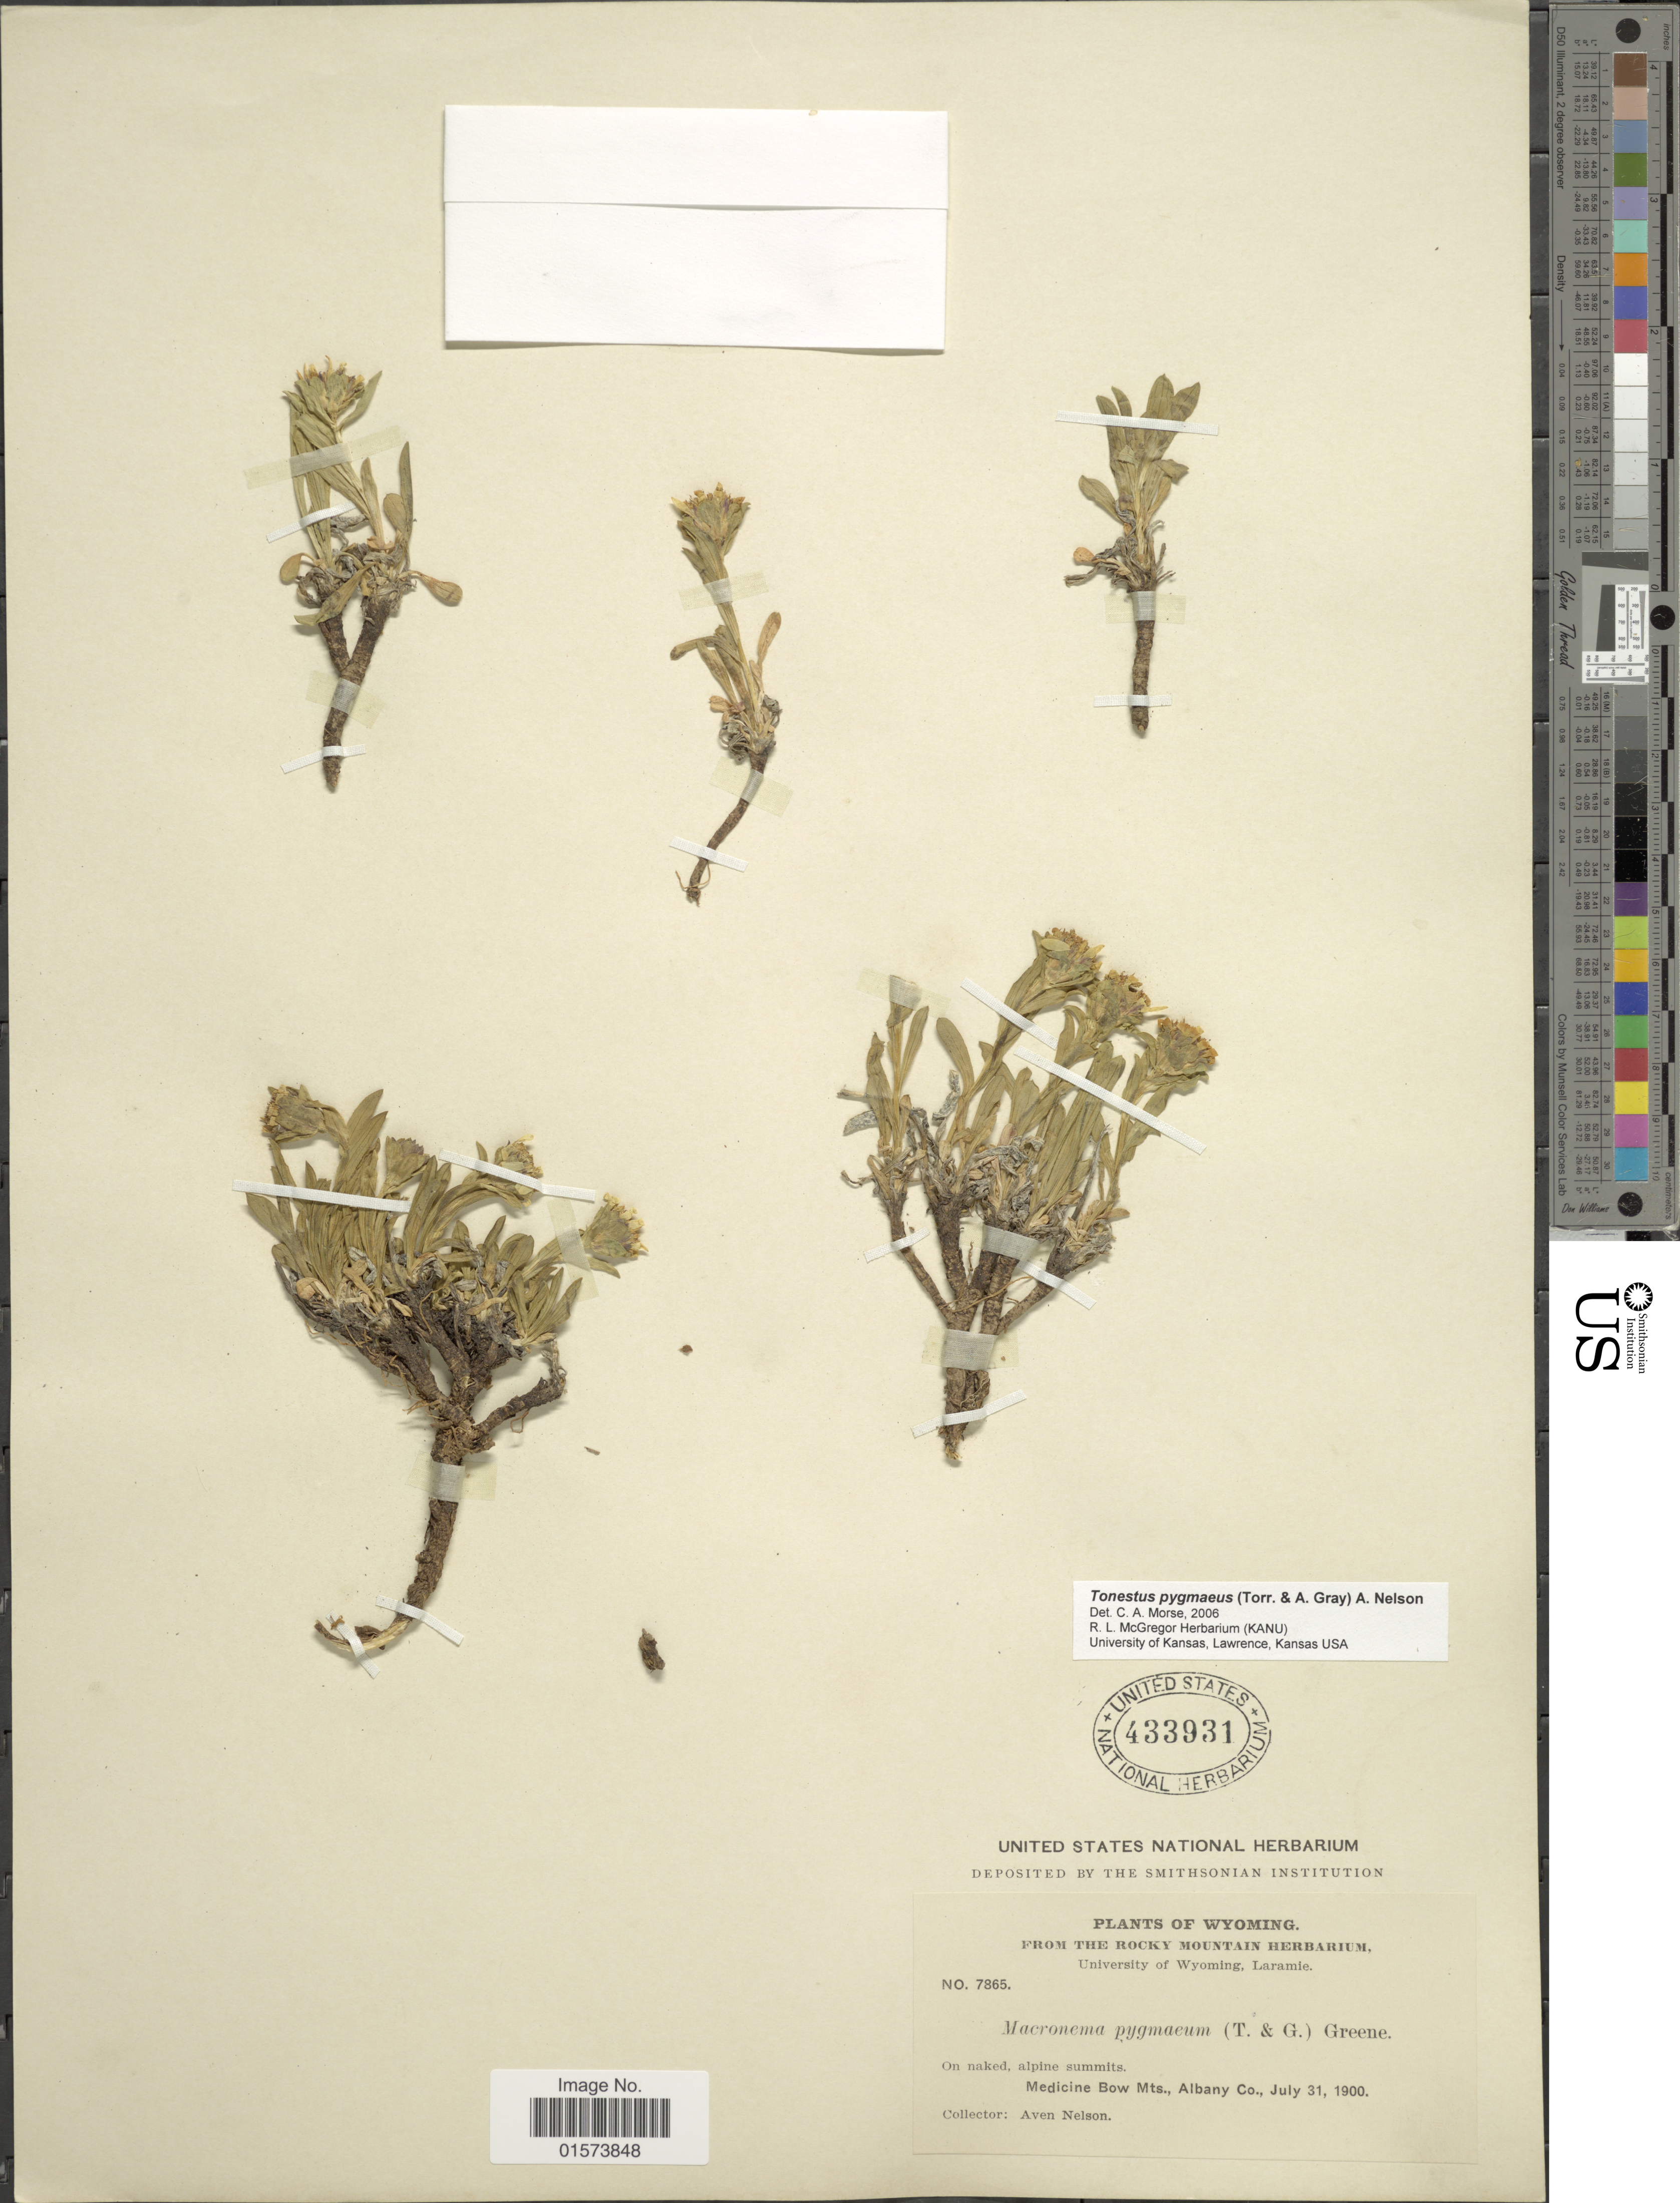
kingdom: Plantae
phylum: Tracheophyta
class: Magnoliopsida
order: Asterales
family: Asteraceae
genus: Tonestus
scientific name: Tonestus pygmaeus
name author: (Torr. & A. Gray) A. Nelson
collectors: A. Nelson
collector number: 7865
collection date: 1900-07-31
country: United States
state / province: Wyoming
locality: On naked, alpine summits, Medicine Bow Mts., Albany Co.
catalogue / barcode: US 433931